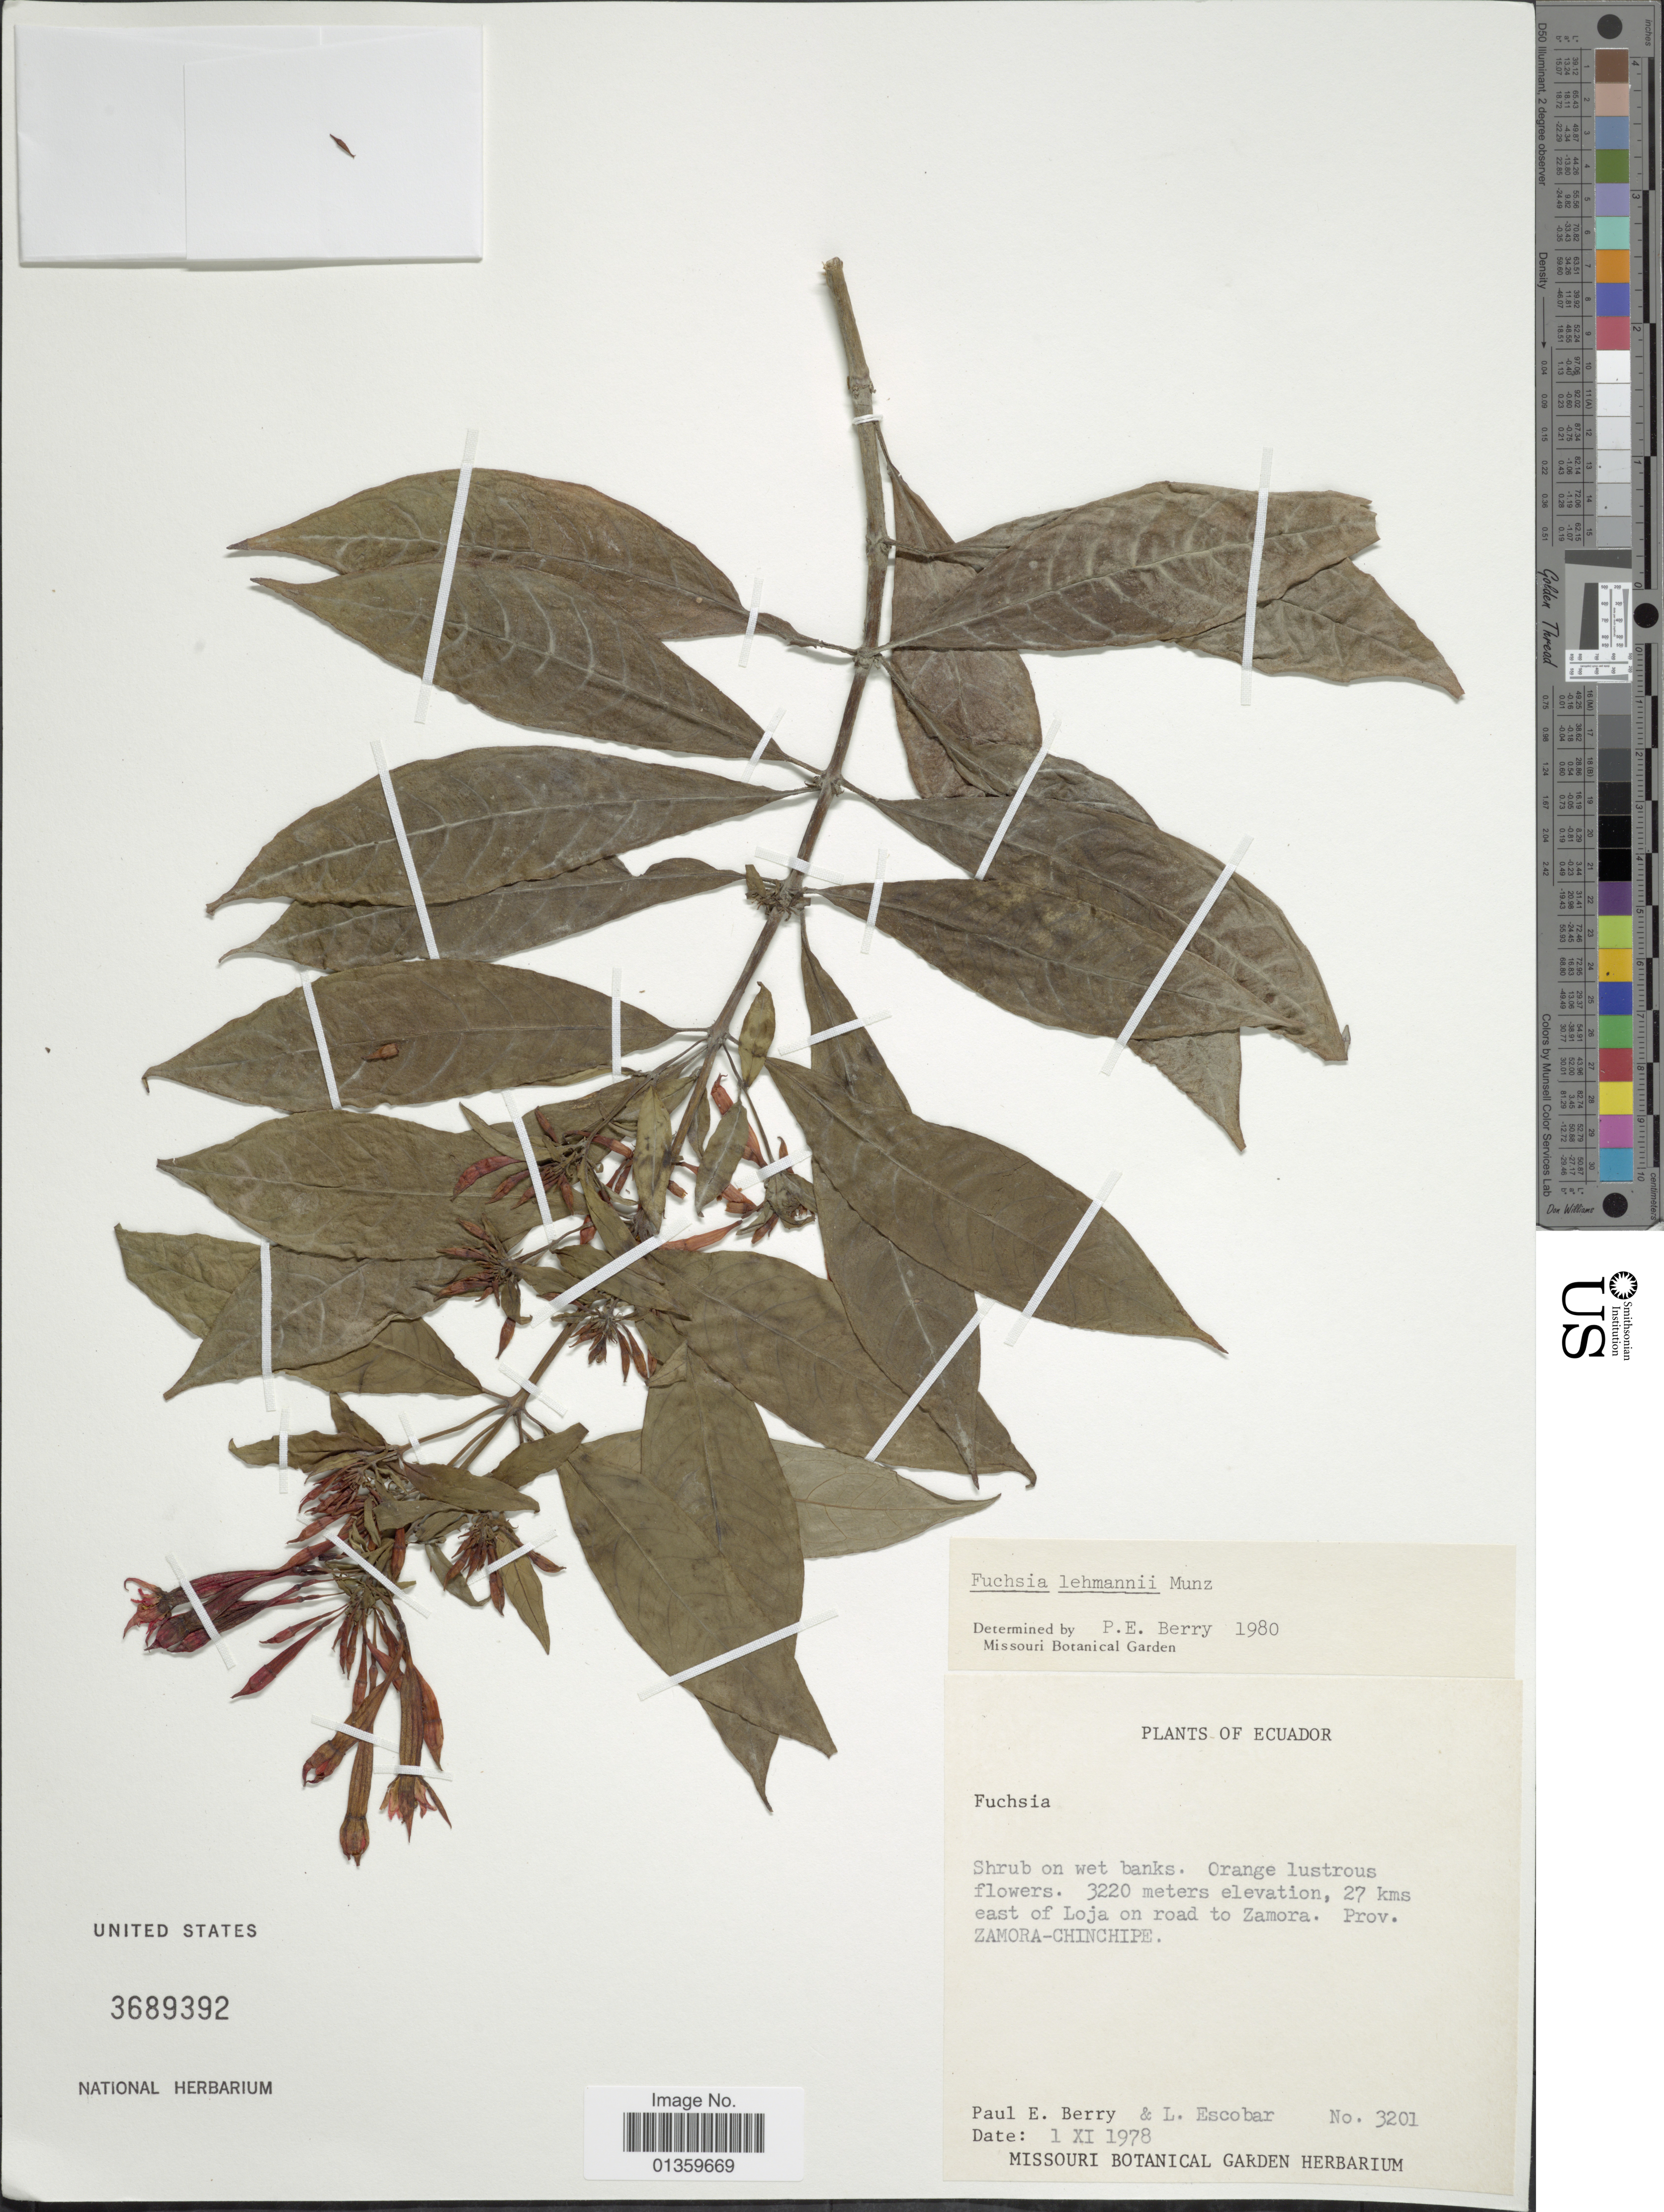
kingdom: Plantae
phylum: Tracheophyta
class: Magnoliopsida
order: Myrtales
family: Onagraceae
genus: Fuchsia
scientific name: Fuchsia lehmannii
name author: Munz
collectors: P. E. Berry & L. Escobar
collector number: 3201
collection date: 1978-11-01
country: Ecuador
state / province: Zamora-Chinchipe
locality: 27 kms east of Loja on road to Zamora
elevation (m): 3220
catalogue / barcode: US 3689392